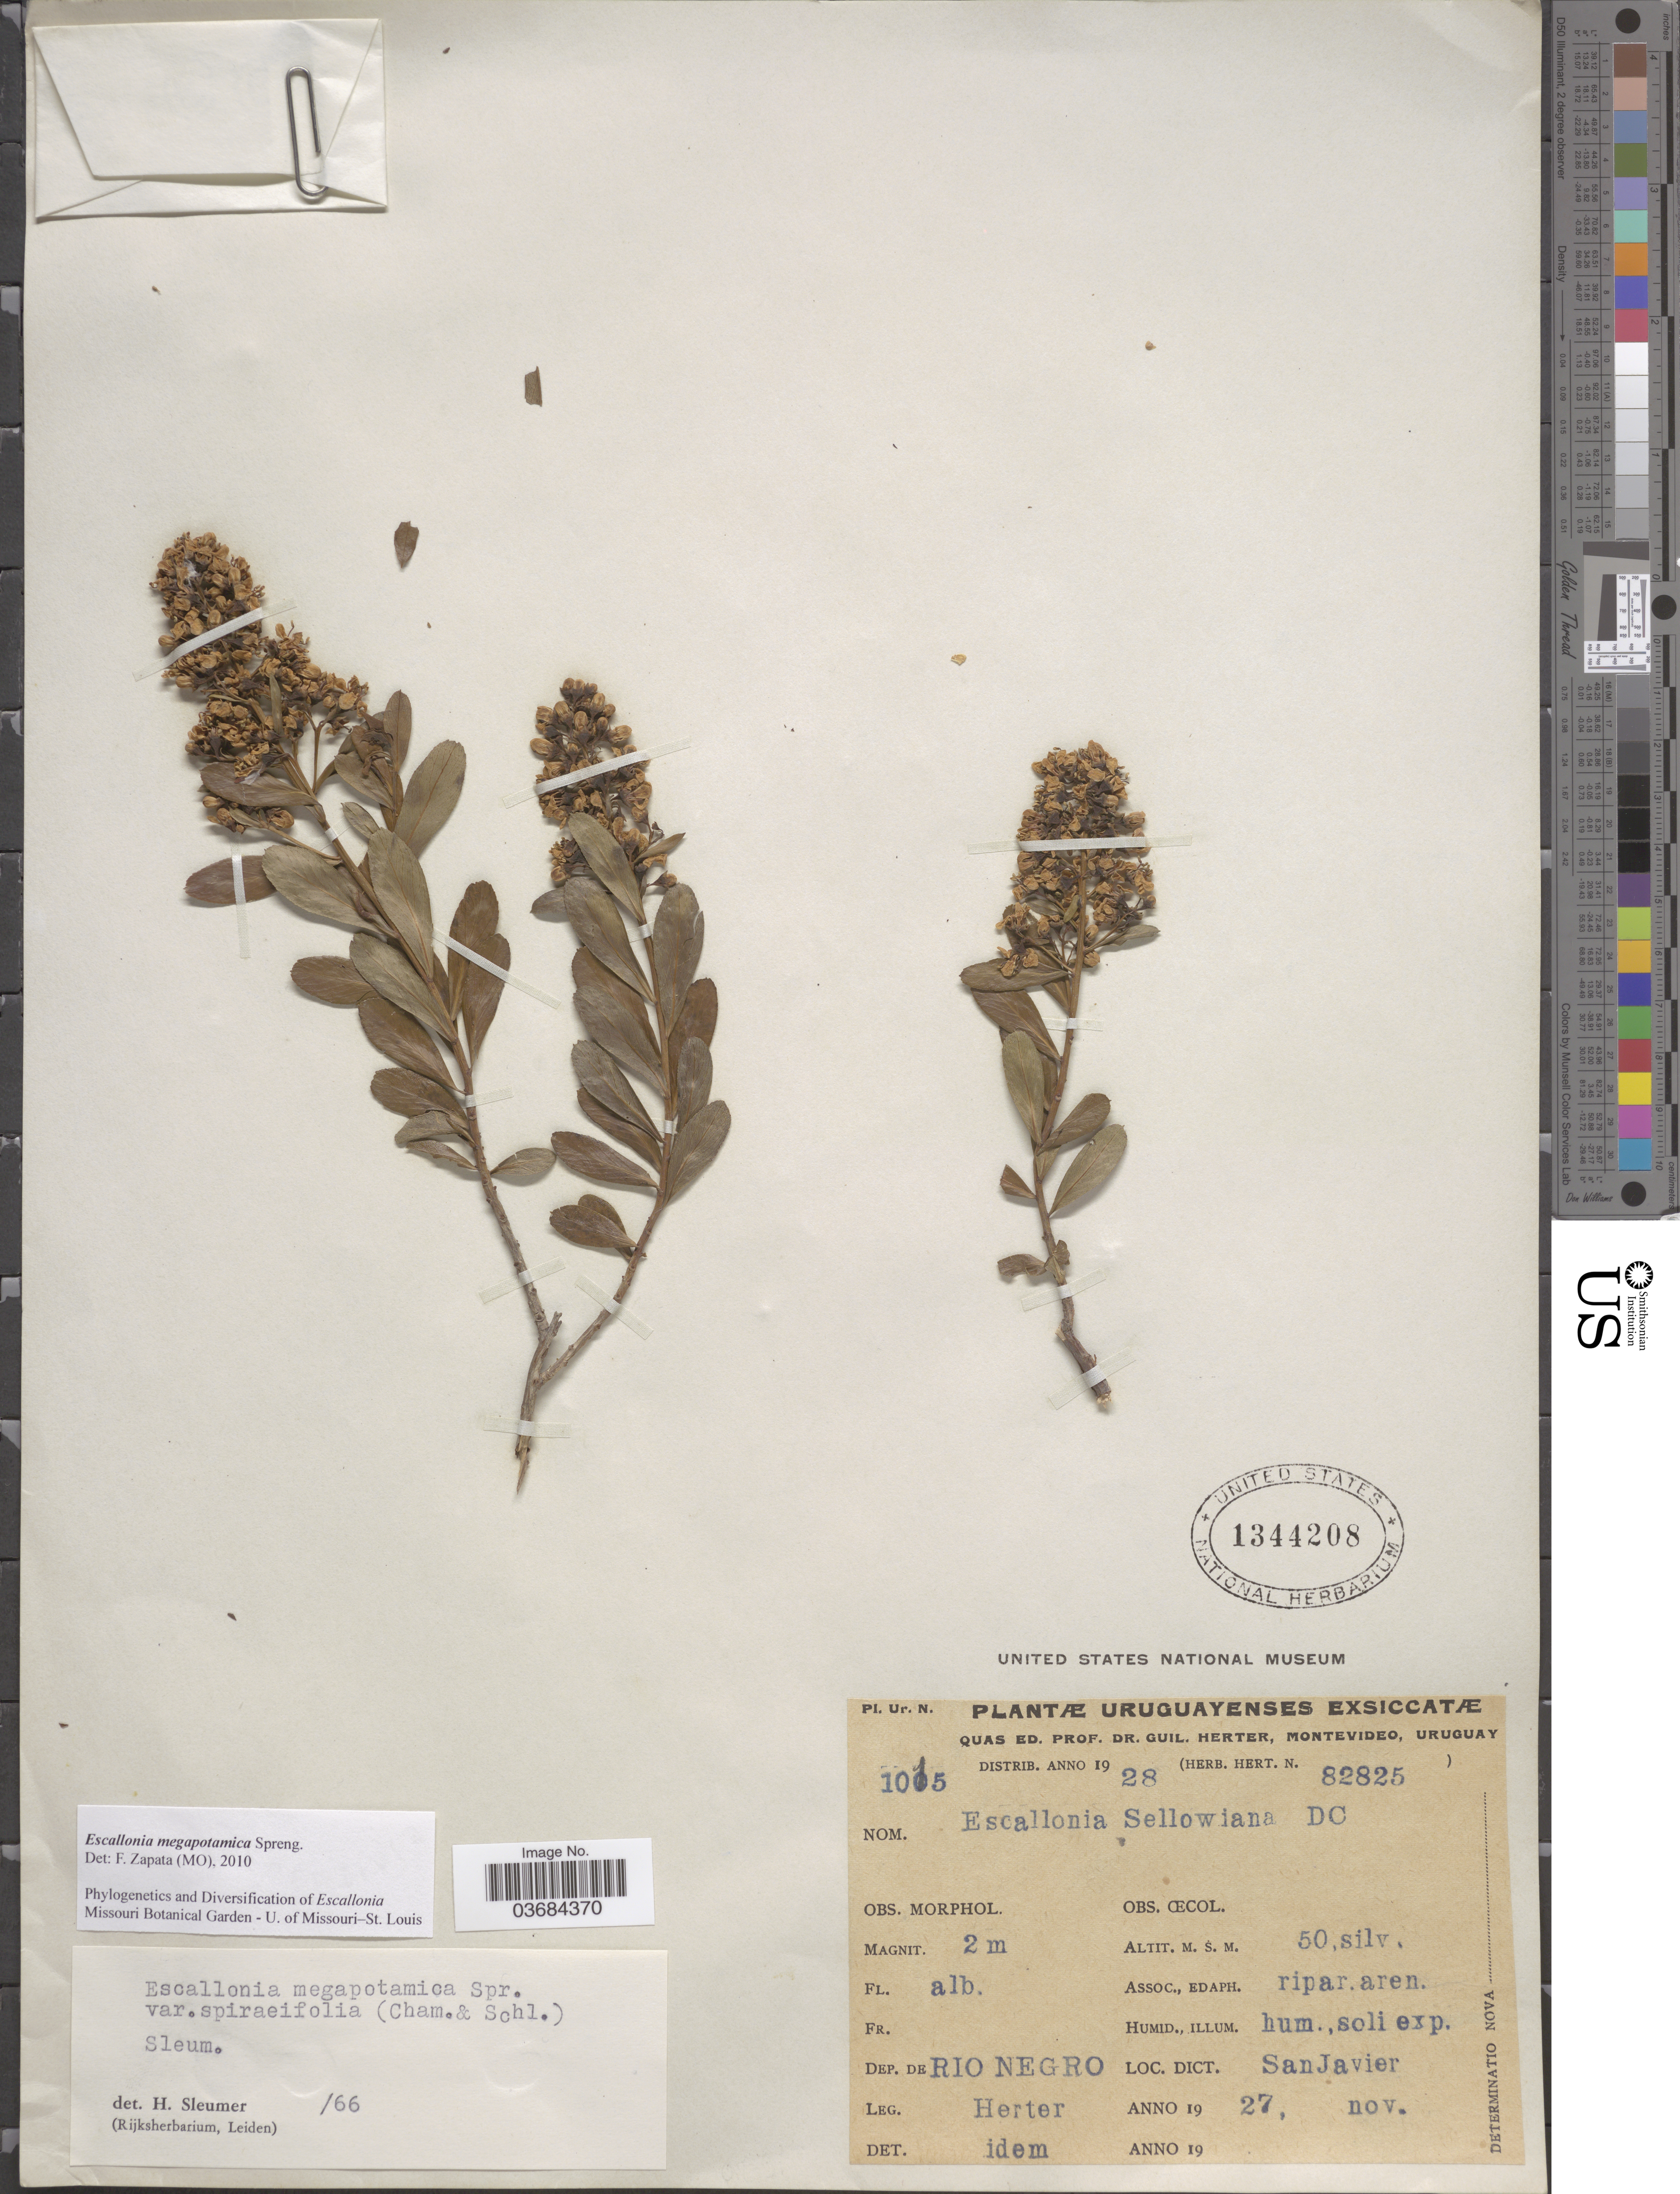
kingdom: Plantae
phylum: Tracheophyta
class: Magnoliopsida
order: Escalloniales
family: Escalloniaceae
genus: Escallonia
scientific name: Escallonia megapotamica var. megapotamica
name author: Spreng.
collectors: G. Herter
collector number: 1015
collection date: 1927-11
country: Uruguay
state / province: Rio Negro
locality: Dep. de Rio Negro. Dict. San Javier.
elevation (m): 50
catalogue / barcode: US 1344208